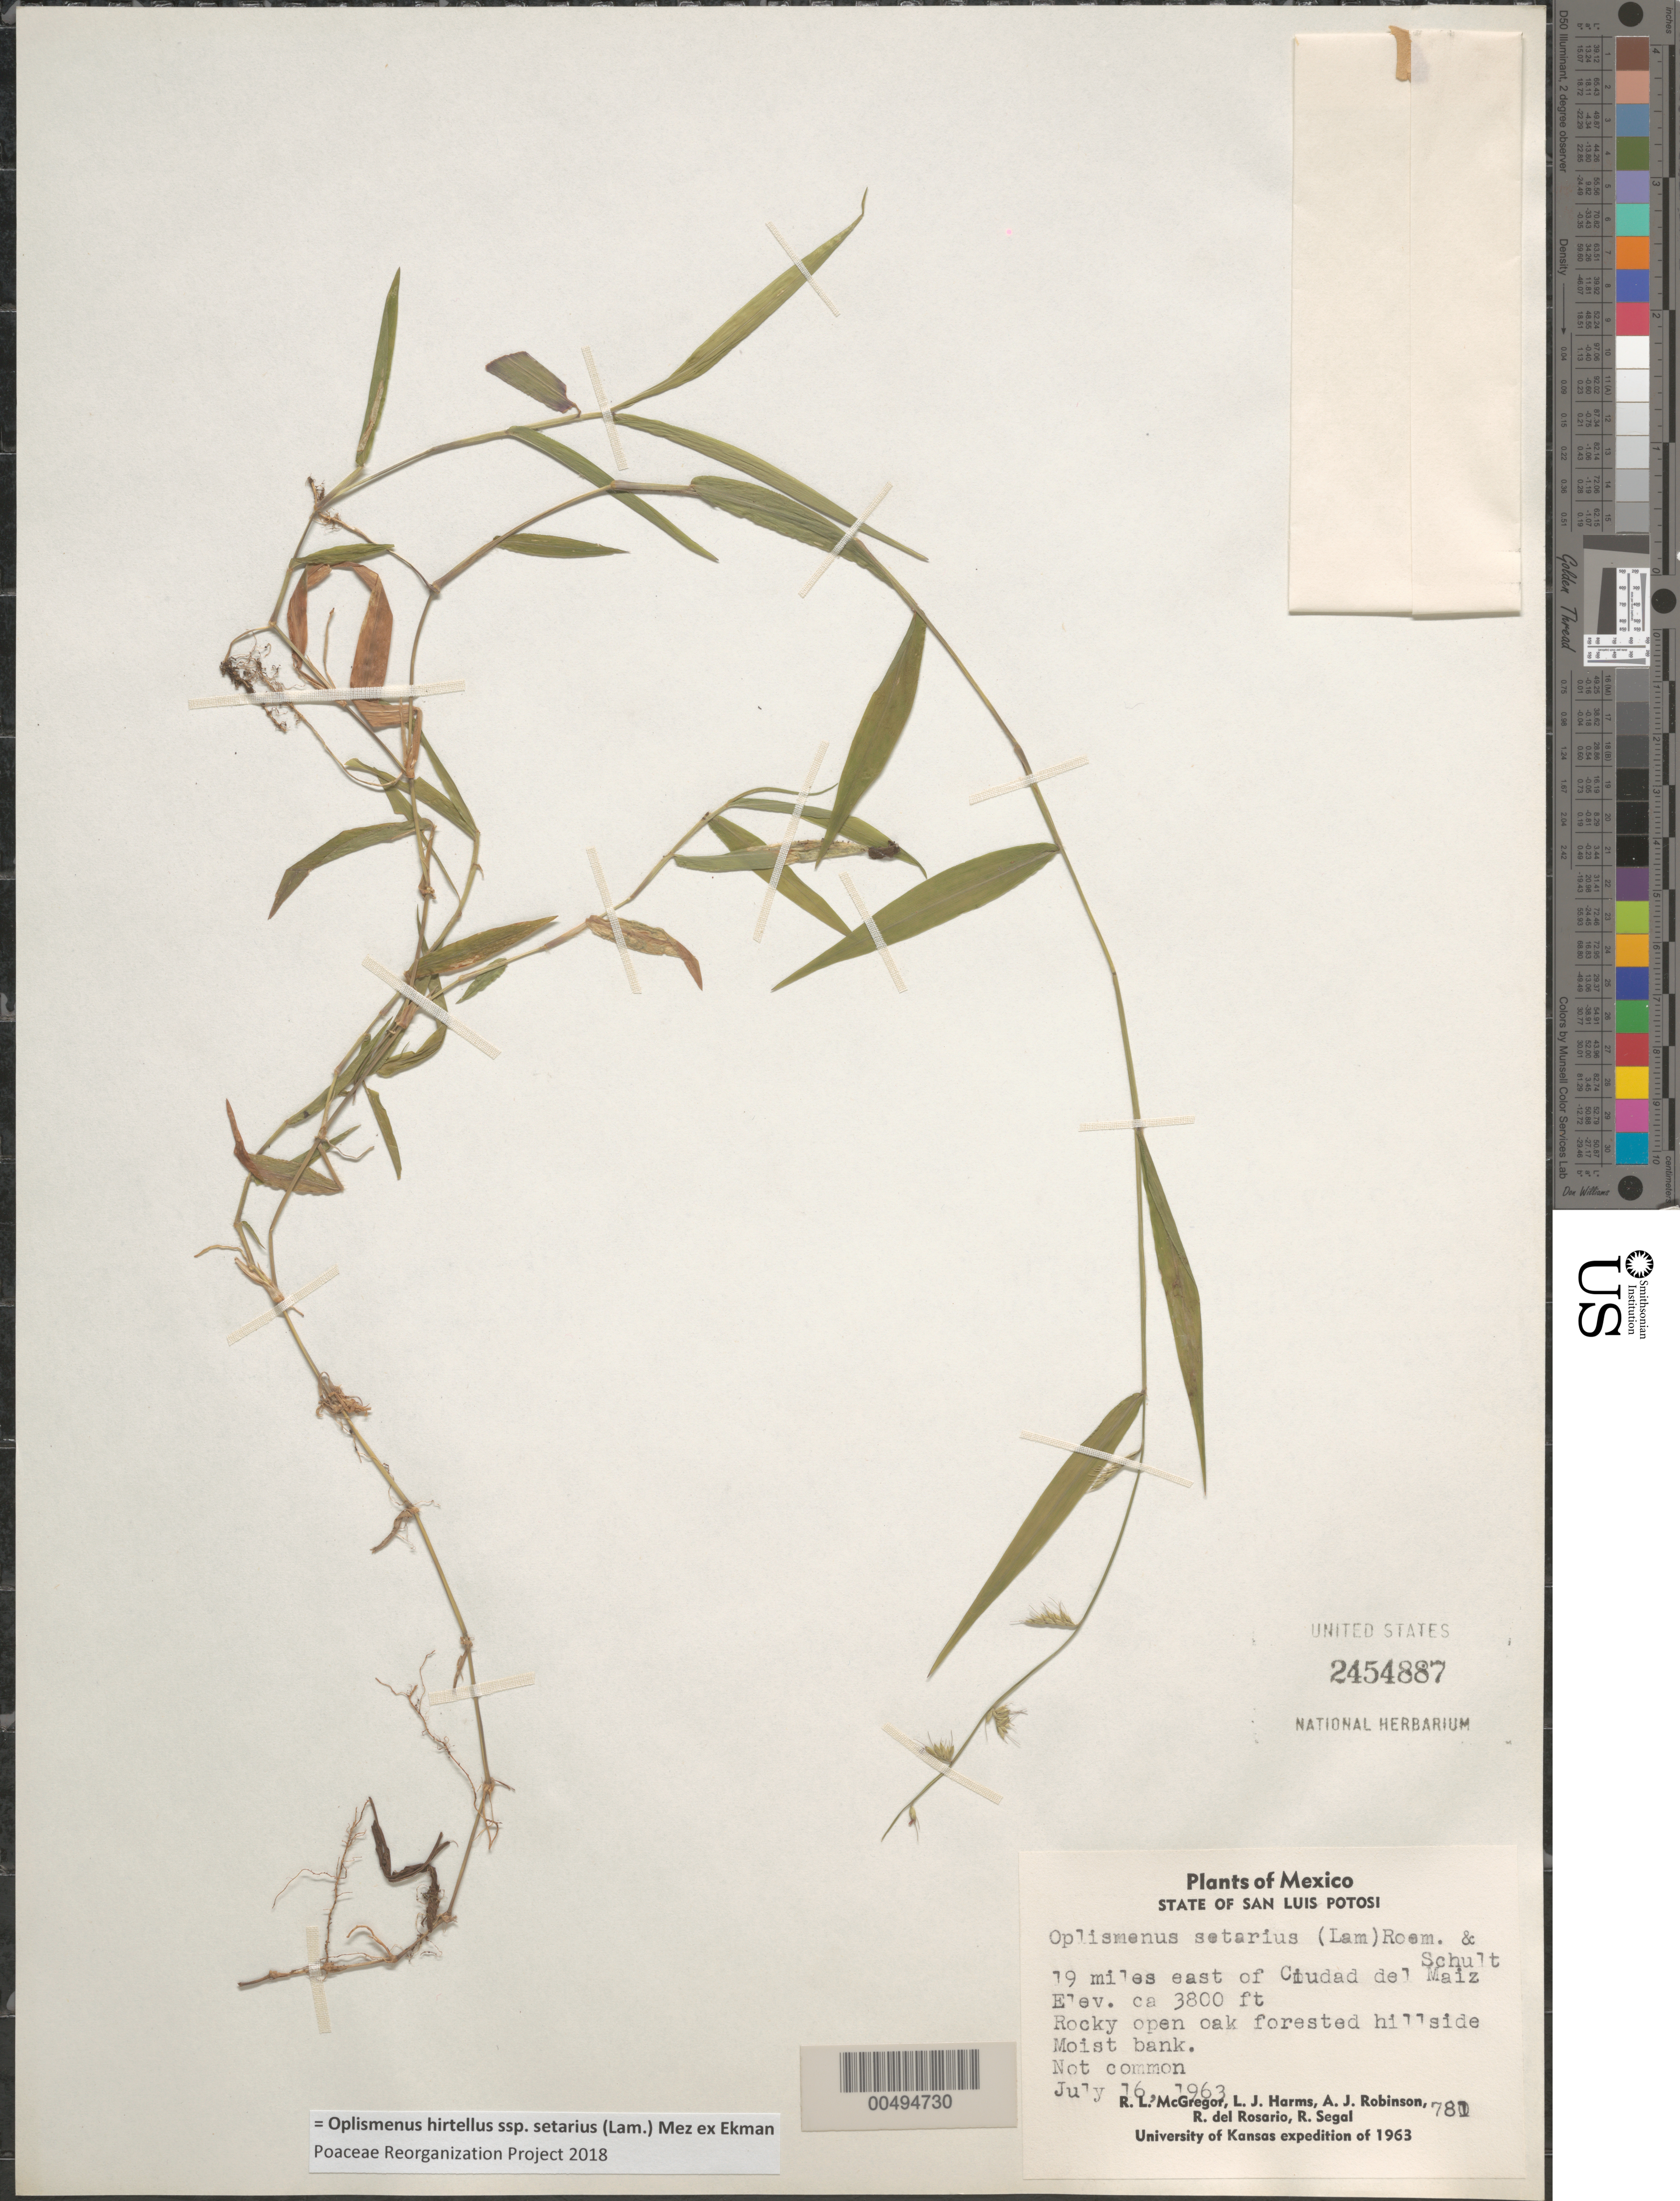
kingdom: Plantae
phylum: Tracheophyta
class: Liliopsida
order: Poales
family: Poaceae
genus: Oplismenus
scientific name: Oplismenus hirtellus subsp. setarius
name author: (Lam.) Mez ex Ekman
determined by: Poaceae Reorganization Project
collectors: R. McGregor, L. Harms, A. J. Robinson & R. Segal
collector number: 781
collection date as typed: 16 Jul 1963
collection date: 1963-07-16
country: Mexico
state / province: San Luis Potosi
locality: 19 mi E of Ciudad del Maiz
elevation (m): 1158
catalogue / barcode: US 2454887